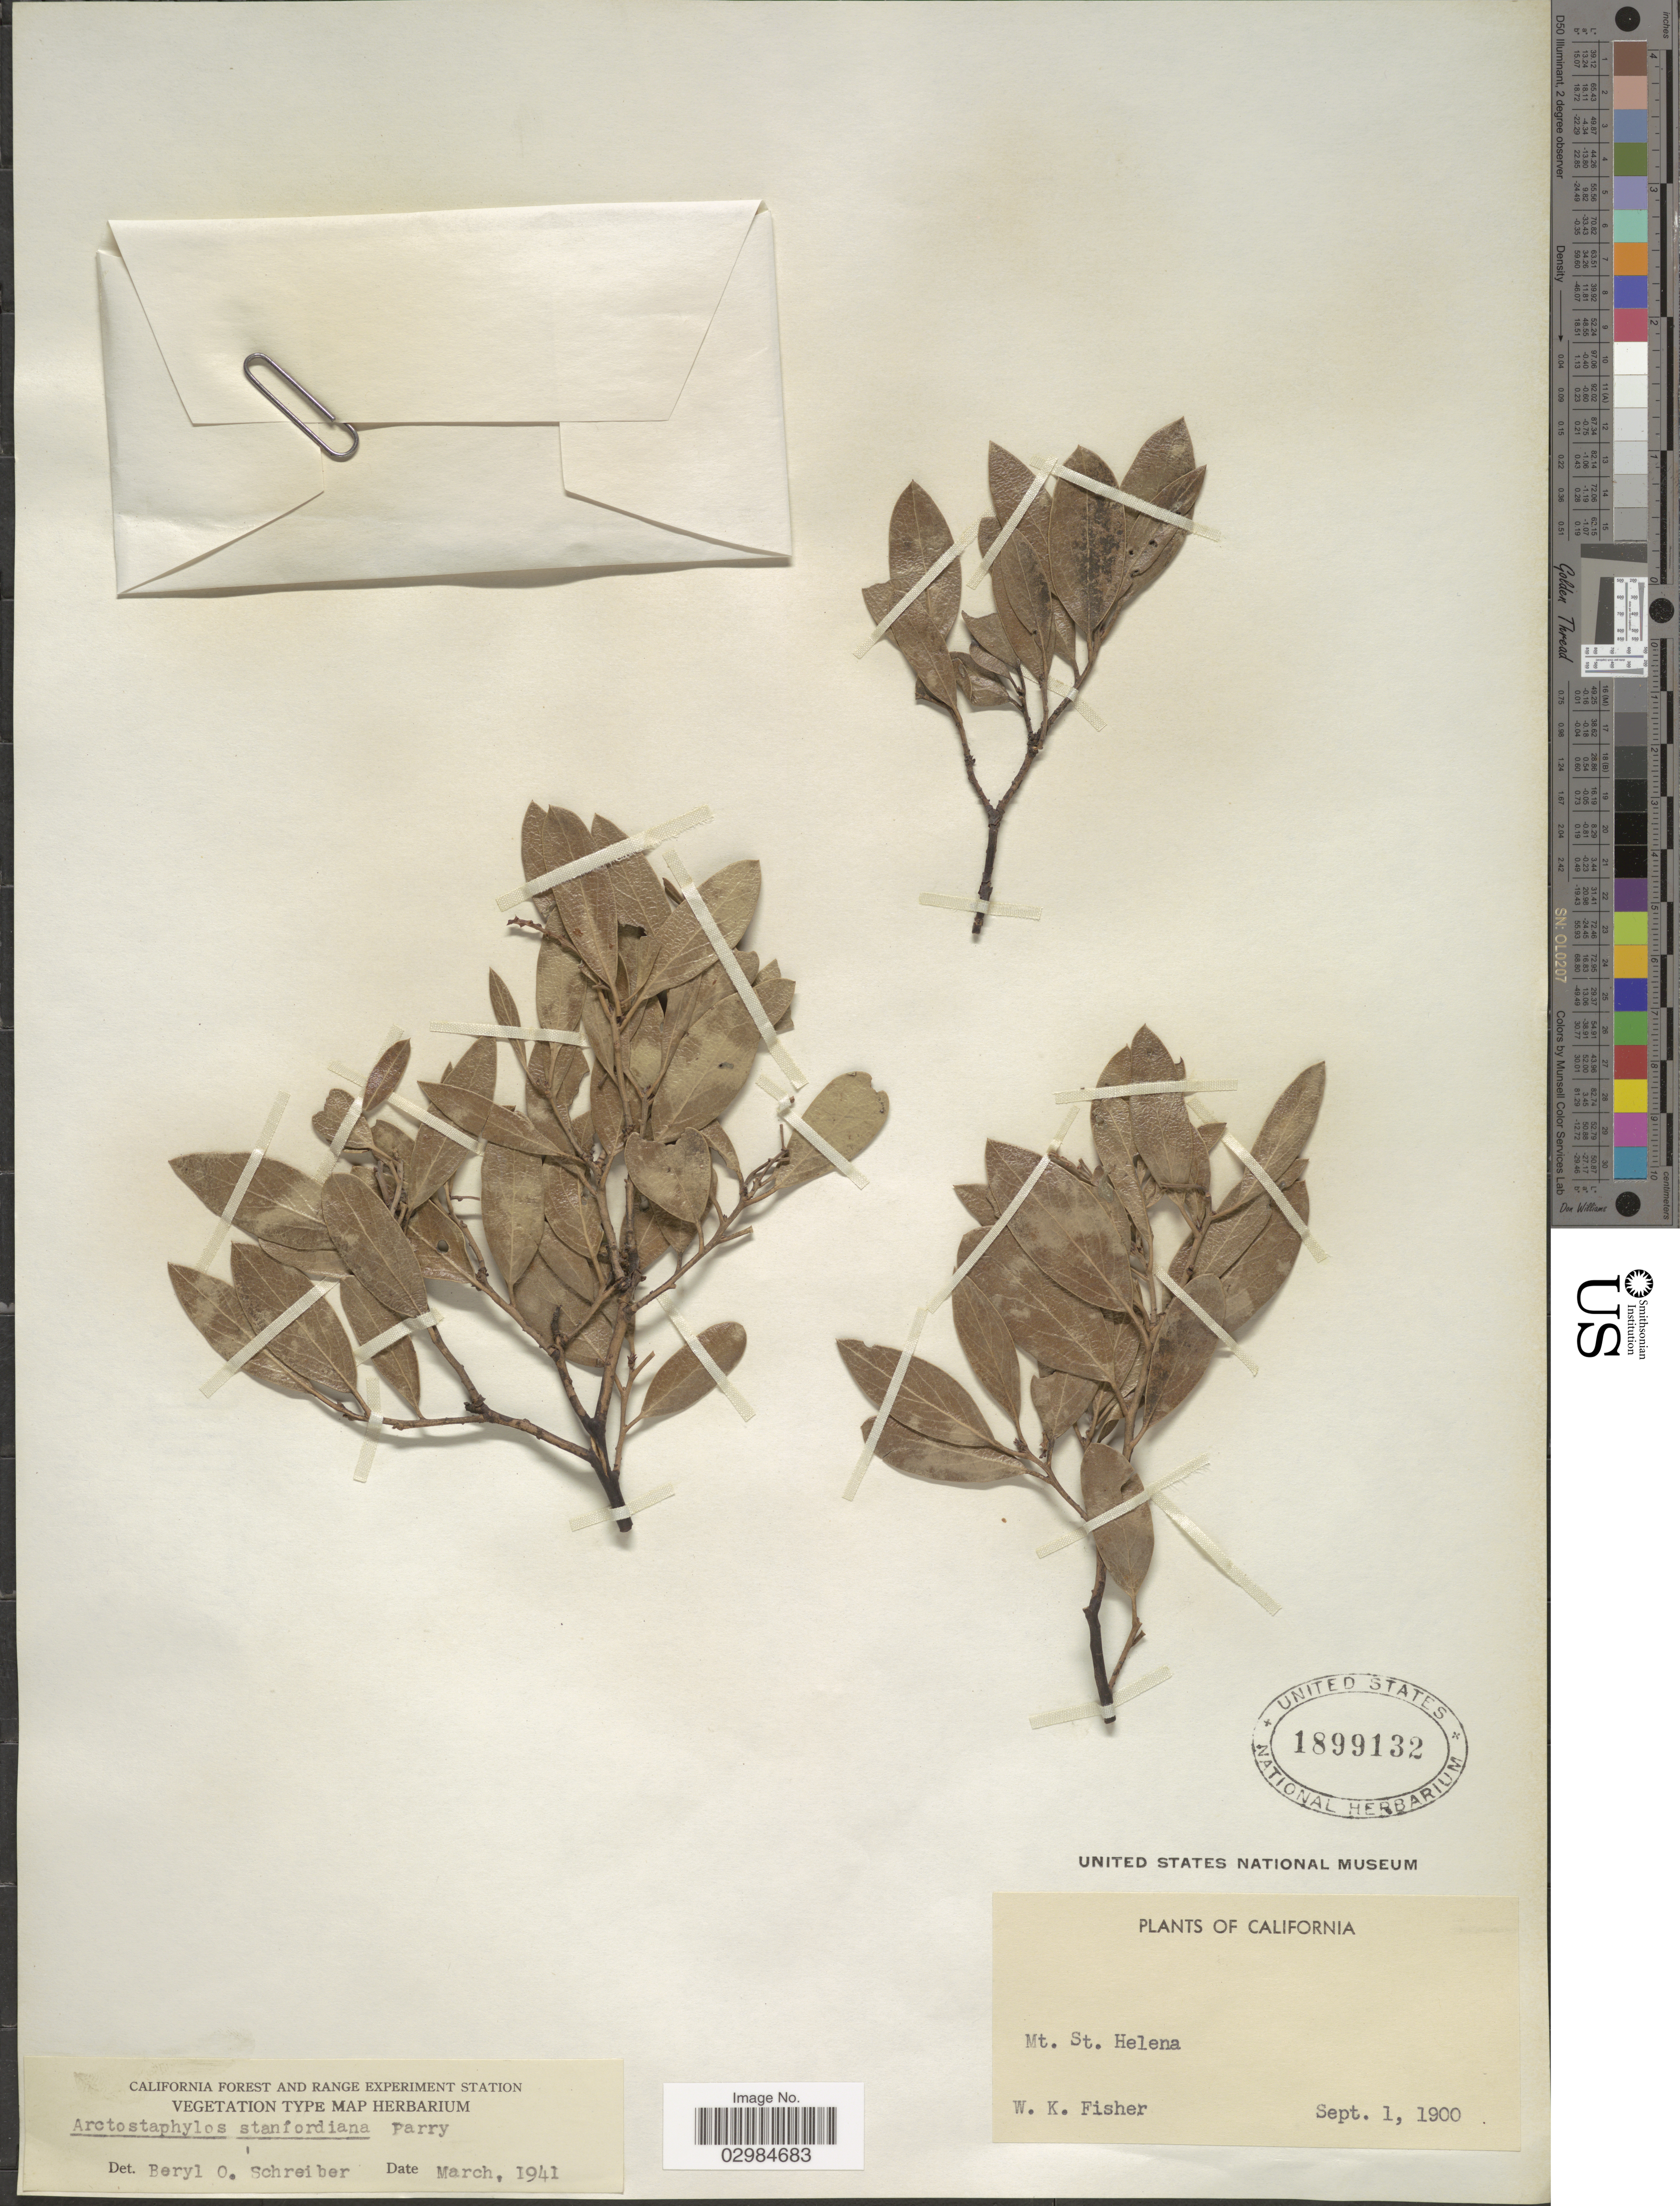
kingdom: Plantae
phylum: Tracheophyta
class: Magnoliopsida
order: Ericales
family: Ericaceae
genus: Arctostaphylos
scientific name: Arctostaphylos stanfordiana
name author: Parry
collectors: W. K. Fisher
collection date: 1900-09-01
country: United States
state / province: California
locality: Mt. St. Helena.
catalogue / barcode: US 1899132